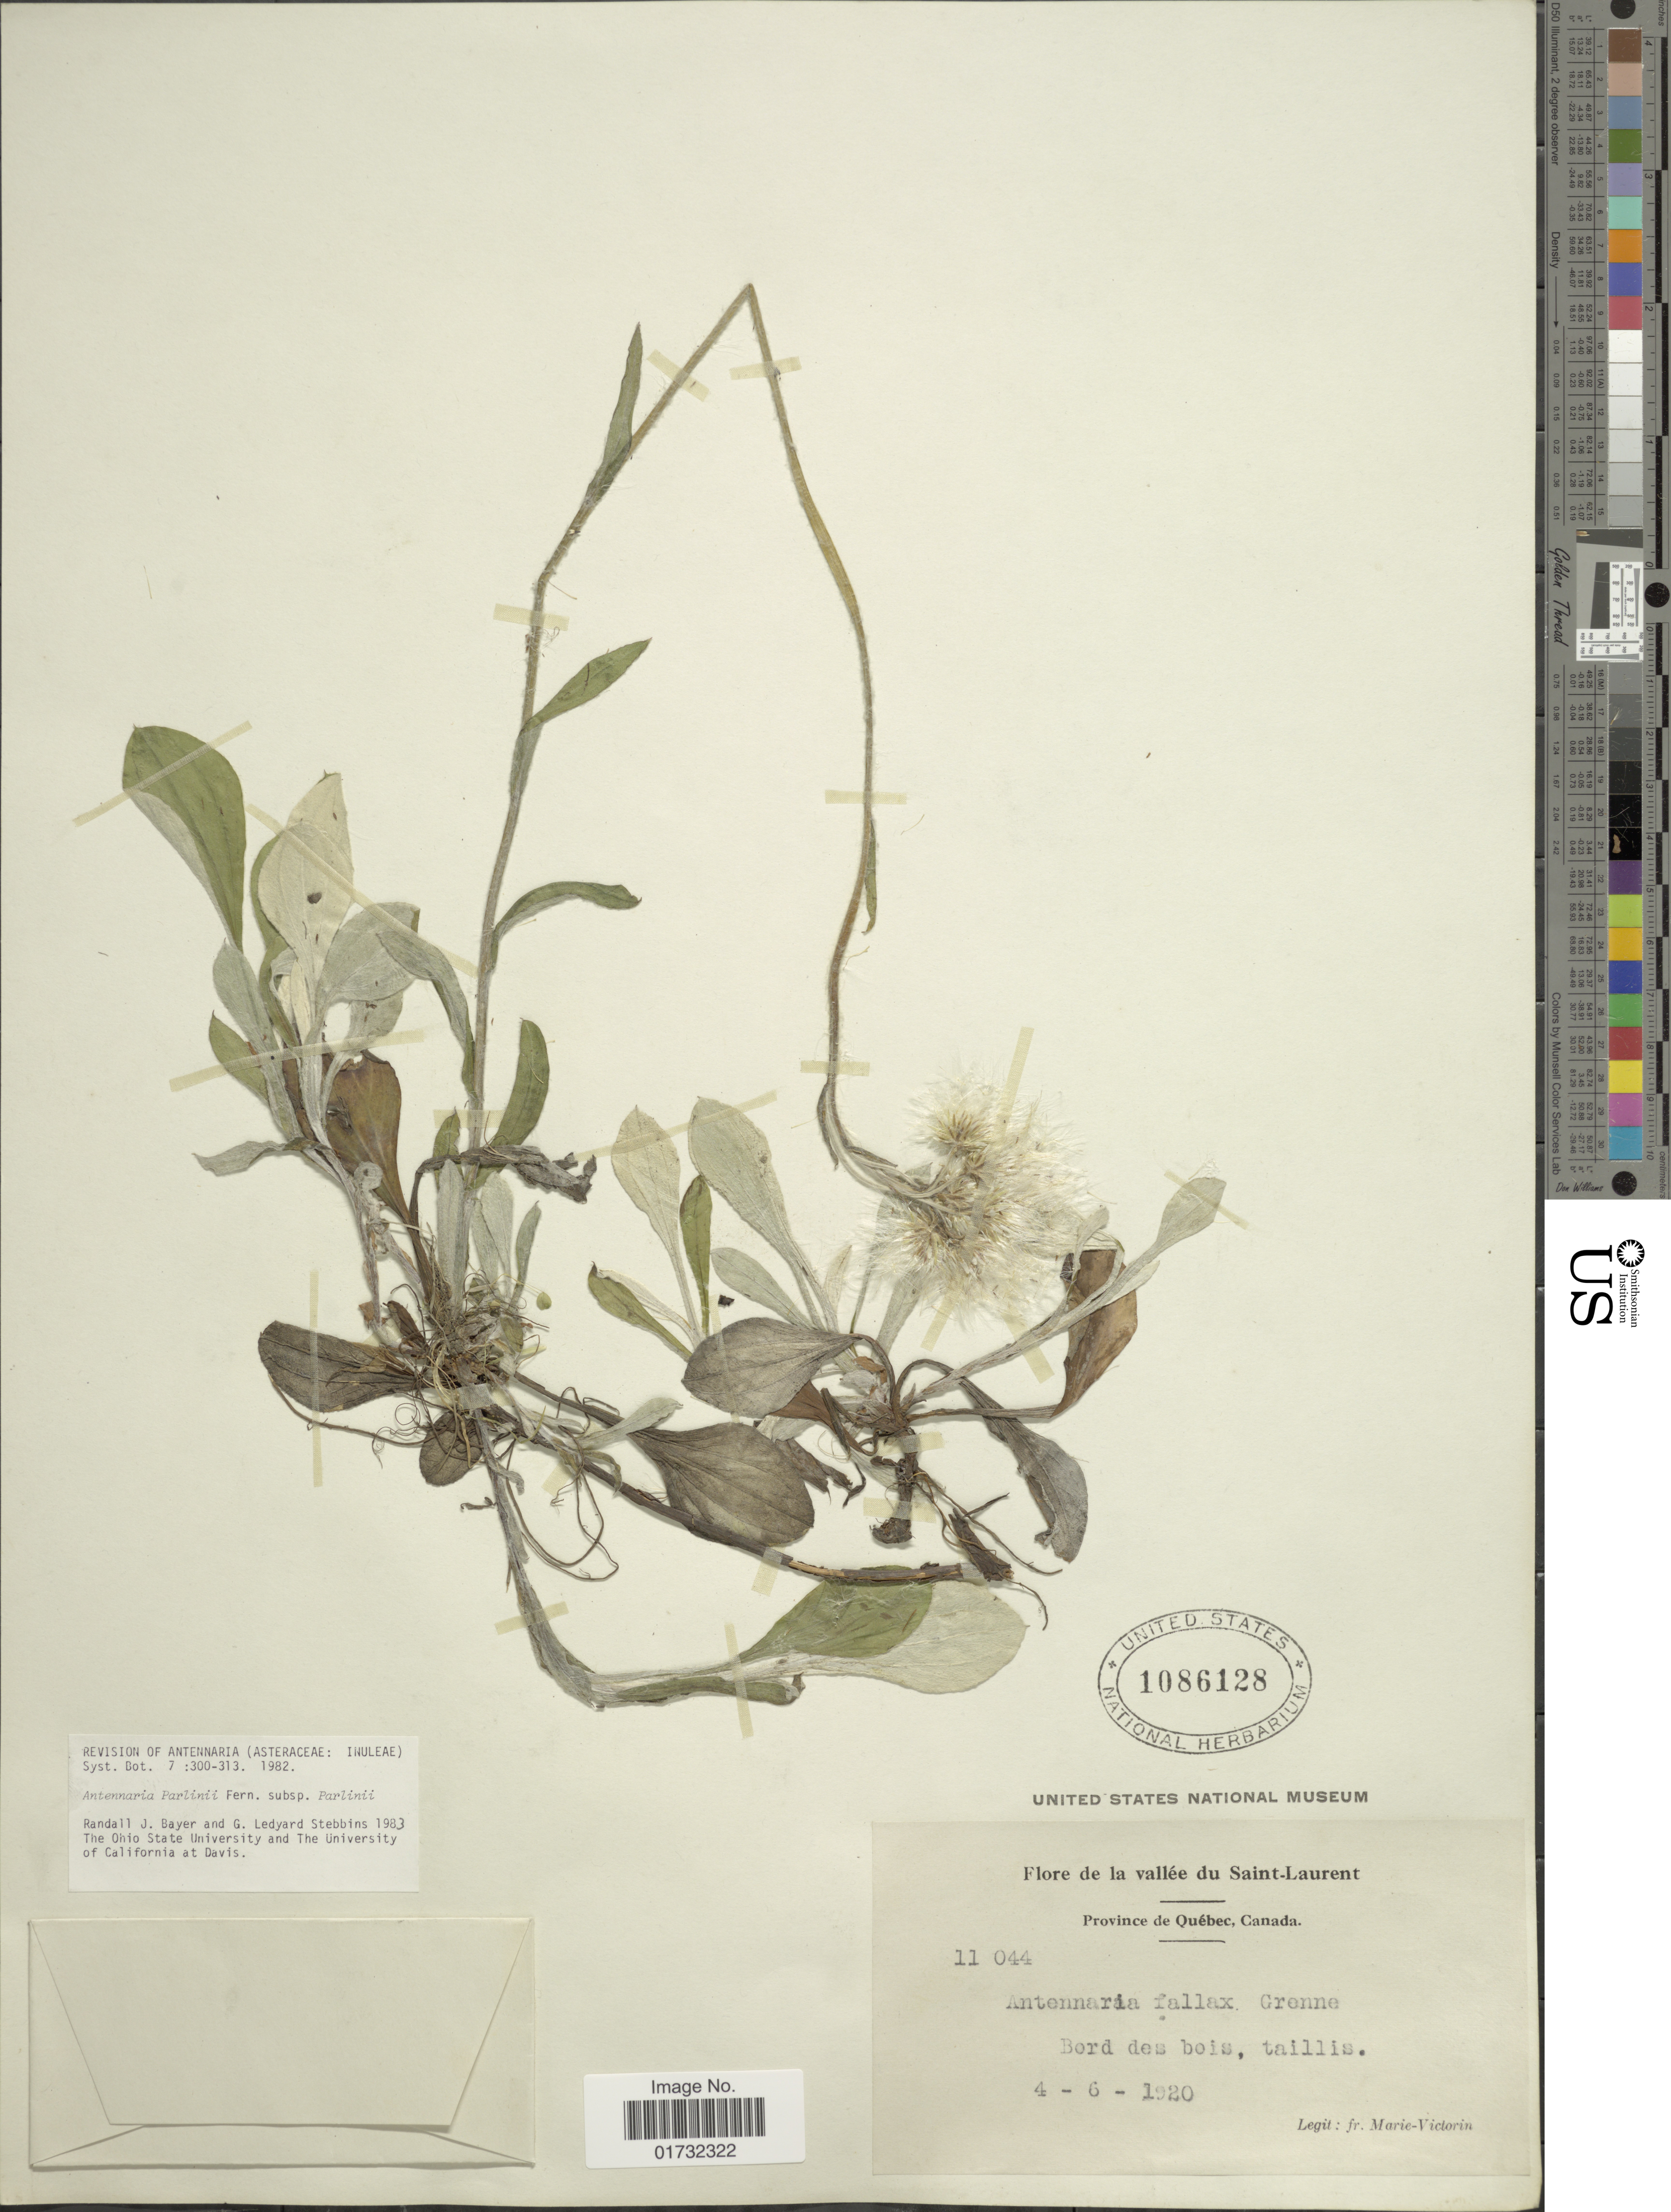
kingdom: Plantae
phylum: Tracheophyta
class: Magnoliopsida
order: Asterales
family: Asteraceae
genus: Antennaria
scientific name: Antennaria parlinii subsp. parlinii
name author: Fernald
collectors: Fr. Marie-Victorin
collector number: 11044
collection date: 1920-04-06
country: Canada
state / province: Quebec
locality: La vallée du Saint-Laurent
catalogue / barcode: US 1086128